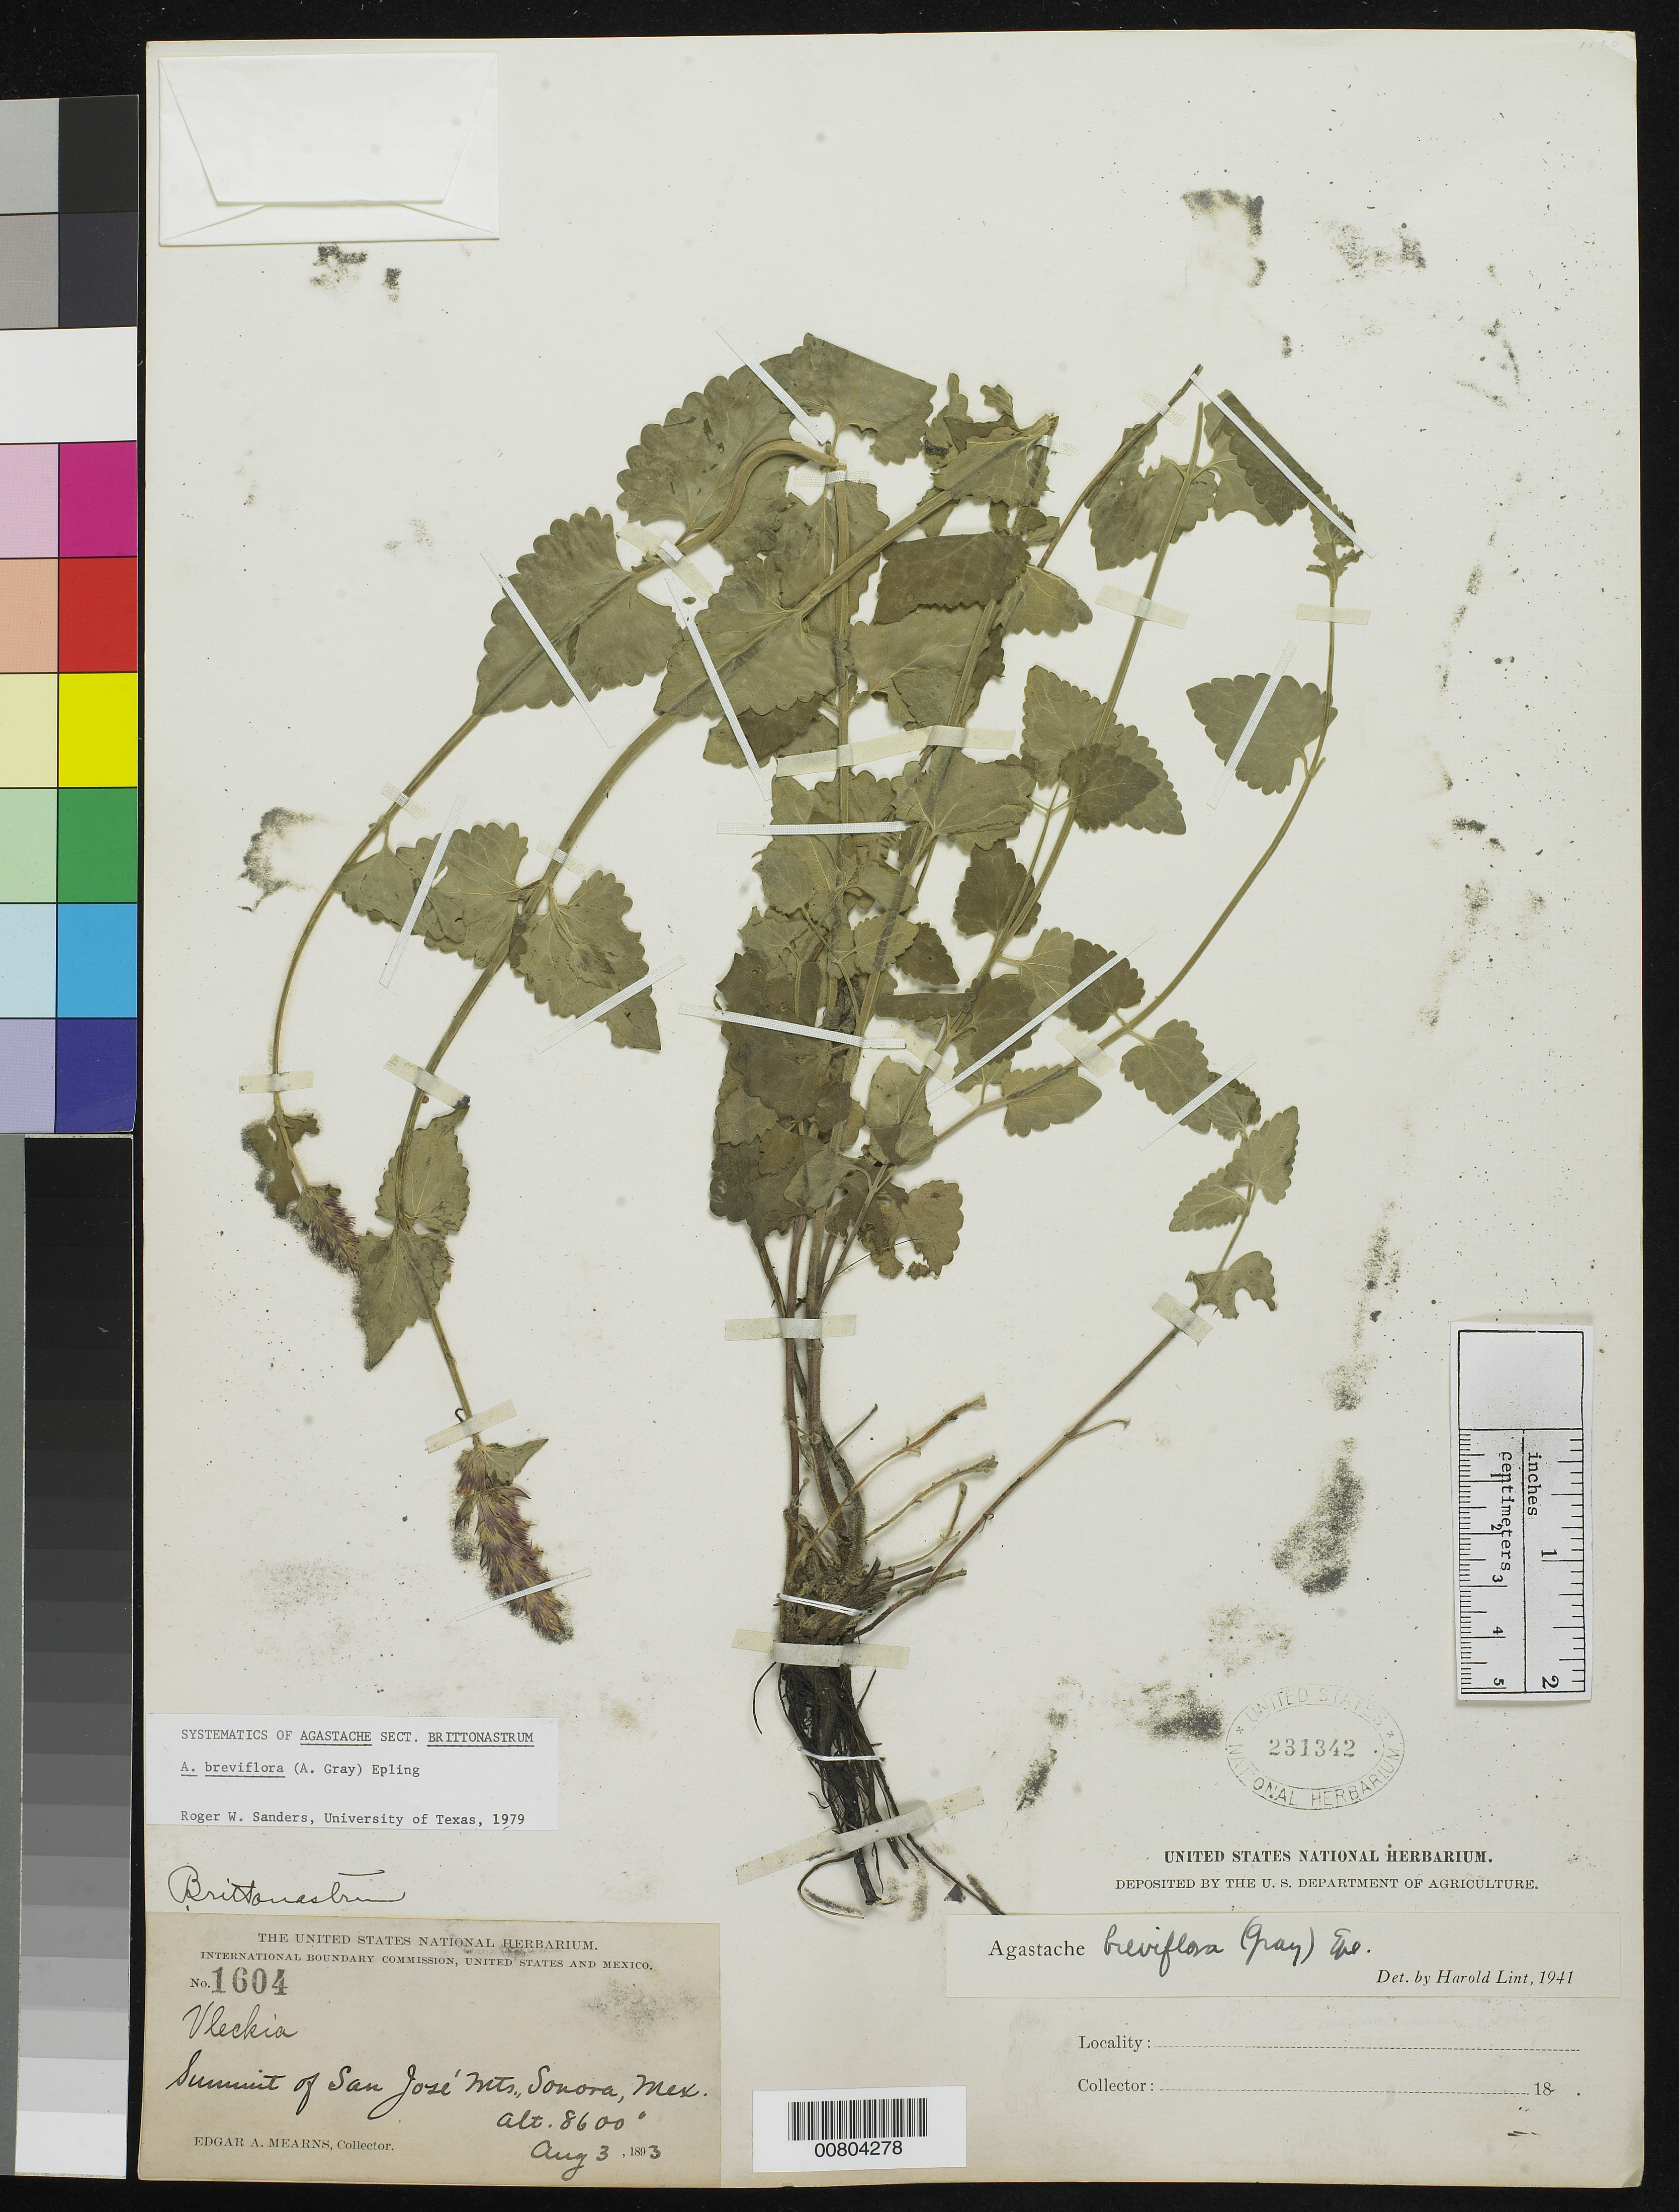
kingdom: Plantae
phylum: Tracheophyta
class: Magnoliopsida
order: Lamiales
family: Lamiaceae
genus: Agastache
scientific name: Agastache breviflora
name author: (A. Gray) Epling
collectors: E. A. Mearns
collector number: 1604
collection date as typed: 03 Aug 1893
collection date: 1893-08-03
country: Mexico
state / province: Sonora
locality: Summit of San Jose Mts., Sonora.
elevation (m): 2621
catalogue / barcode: US 231342